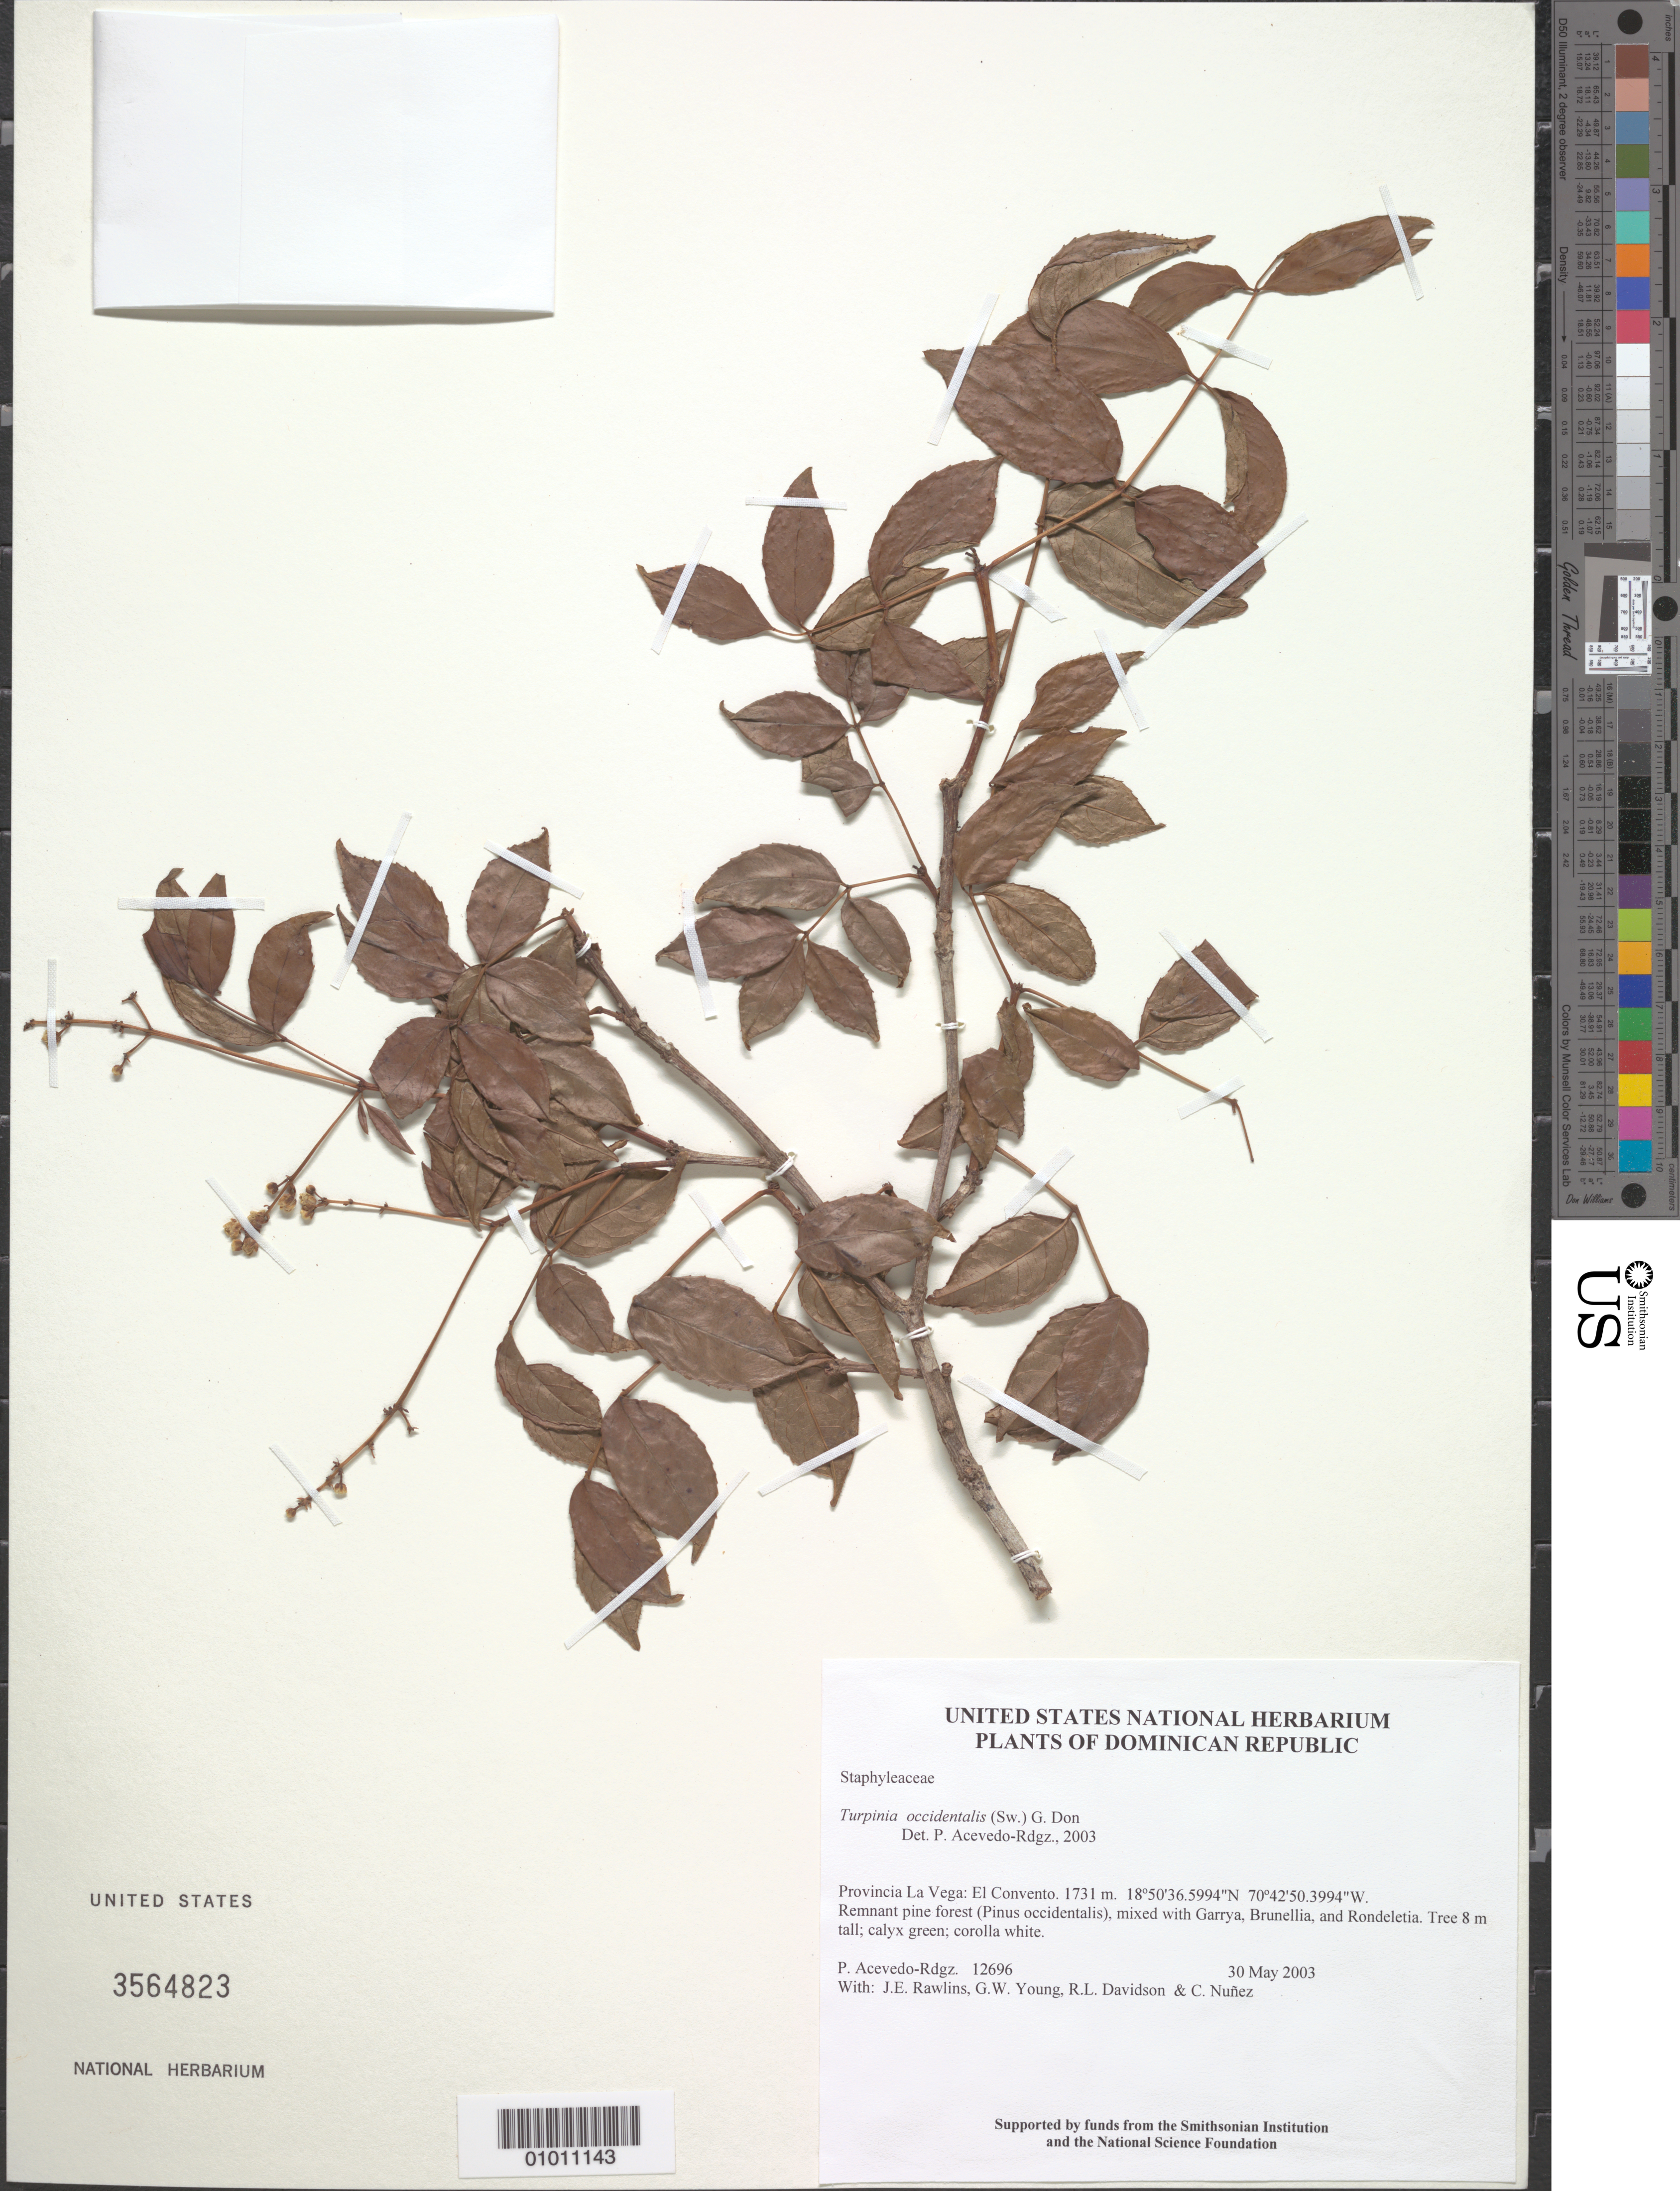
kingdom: Plantae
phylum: Tracheophyta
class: Magnoliopsida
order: Crossosomatales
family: Staphyleaceae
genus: Turpinia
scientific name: Turpinia occidentalis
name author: (Sw.) G. Don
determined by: Acevedo-Rodríguez, P., (BOT), Smithsonian Institution - National Museum of Natural History (UNITED STATES)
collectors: P. Acevedo-Rodr., J. Rawlins, G. Young, R. Davidson & C. Nunez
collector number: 12696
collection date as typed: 30 May 2003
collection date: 2003-05-30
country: Dominican Republic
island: Hispaniola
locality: Provincia La Vega: El Convento.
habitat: Remnant pine forest (Pinus occidentalis), mixed with Garrya, Brunellia, and Rondeletia.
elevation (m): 1731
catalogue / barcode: US 3564823